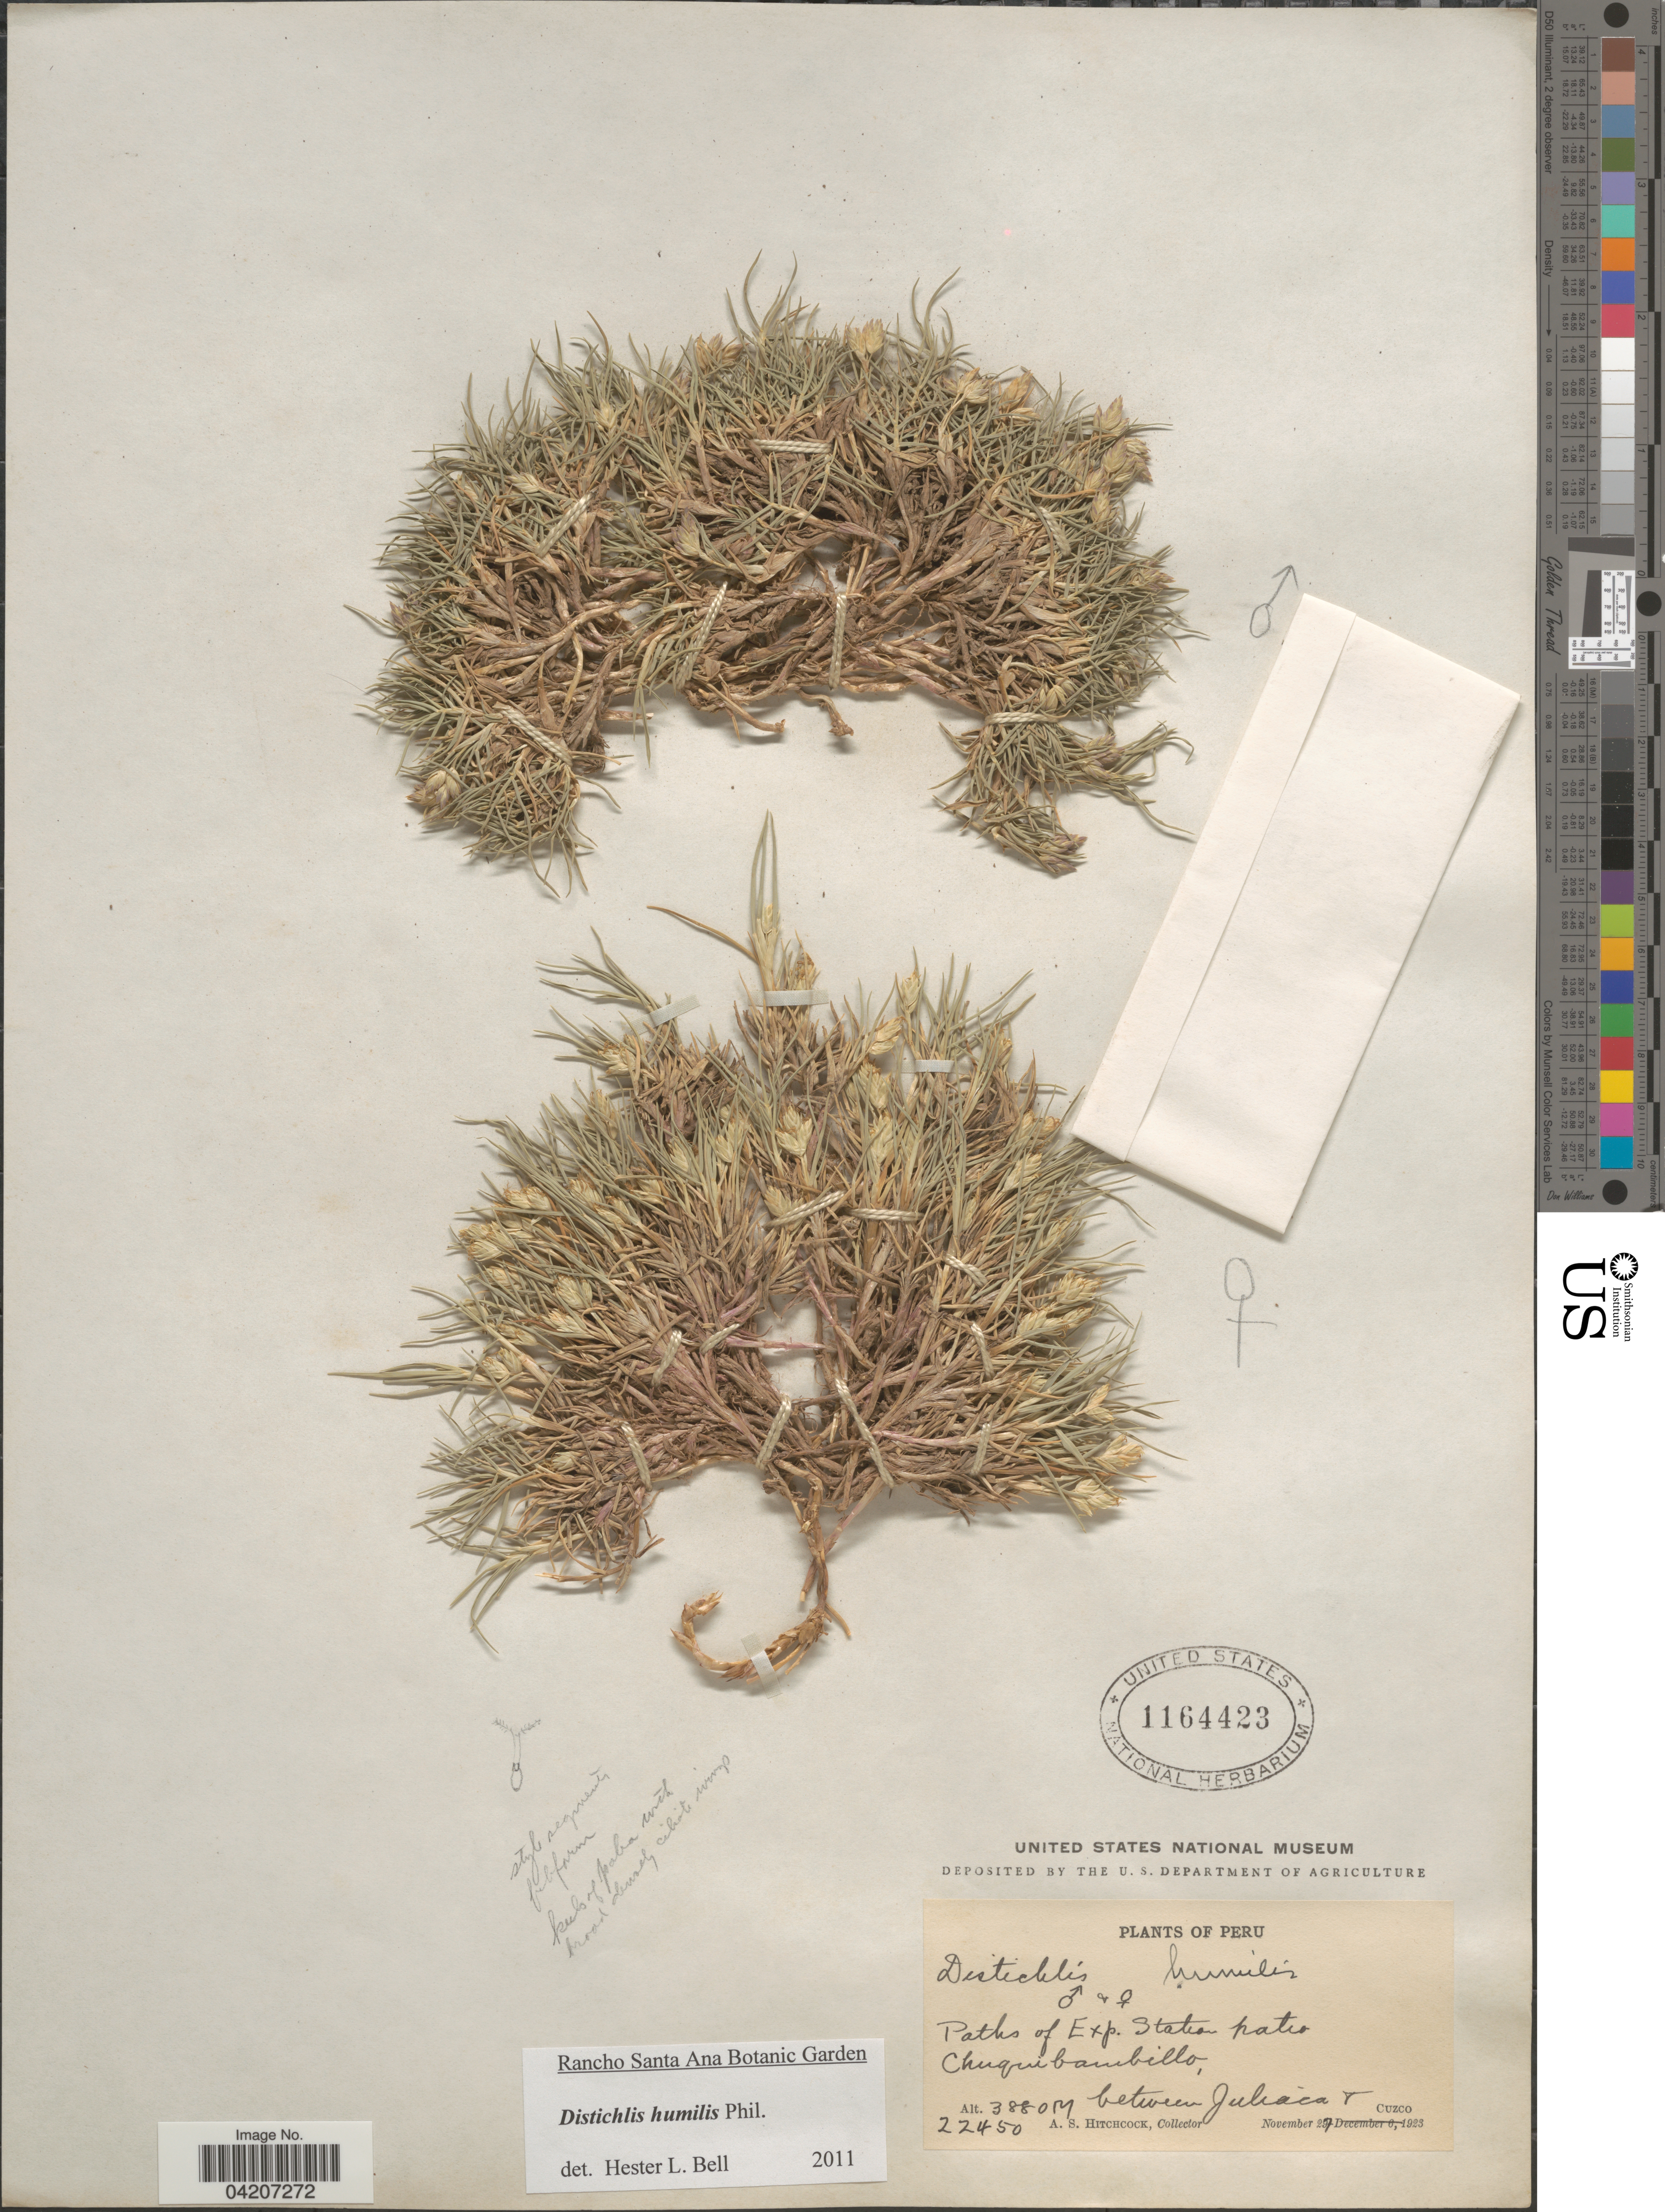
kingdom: Plantae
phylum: Tracheophyta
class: Liliopsida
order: Poales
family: Poaceae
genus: Distichlis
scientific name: Distichlis humilis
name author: Phil.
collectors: A. S. Hitchcock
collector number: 22450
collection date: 1923-11-27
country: Peru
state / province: Cusco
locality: Paths of Exp. Station patio Chuquibambillo, between Juliaca & Cuzco.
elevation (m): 3880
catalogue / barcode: US 1164423